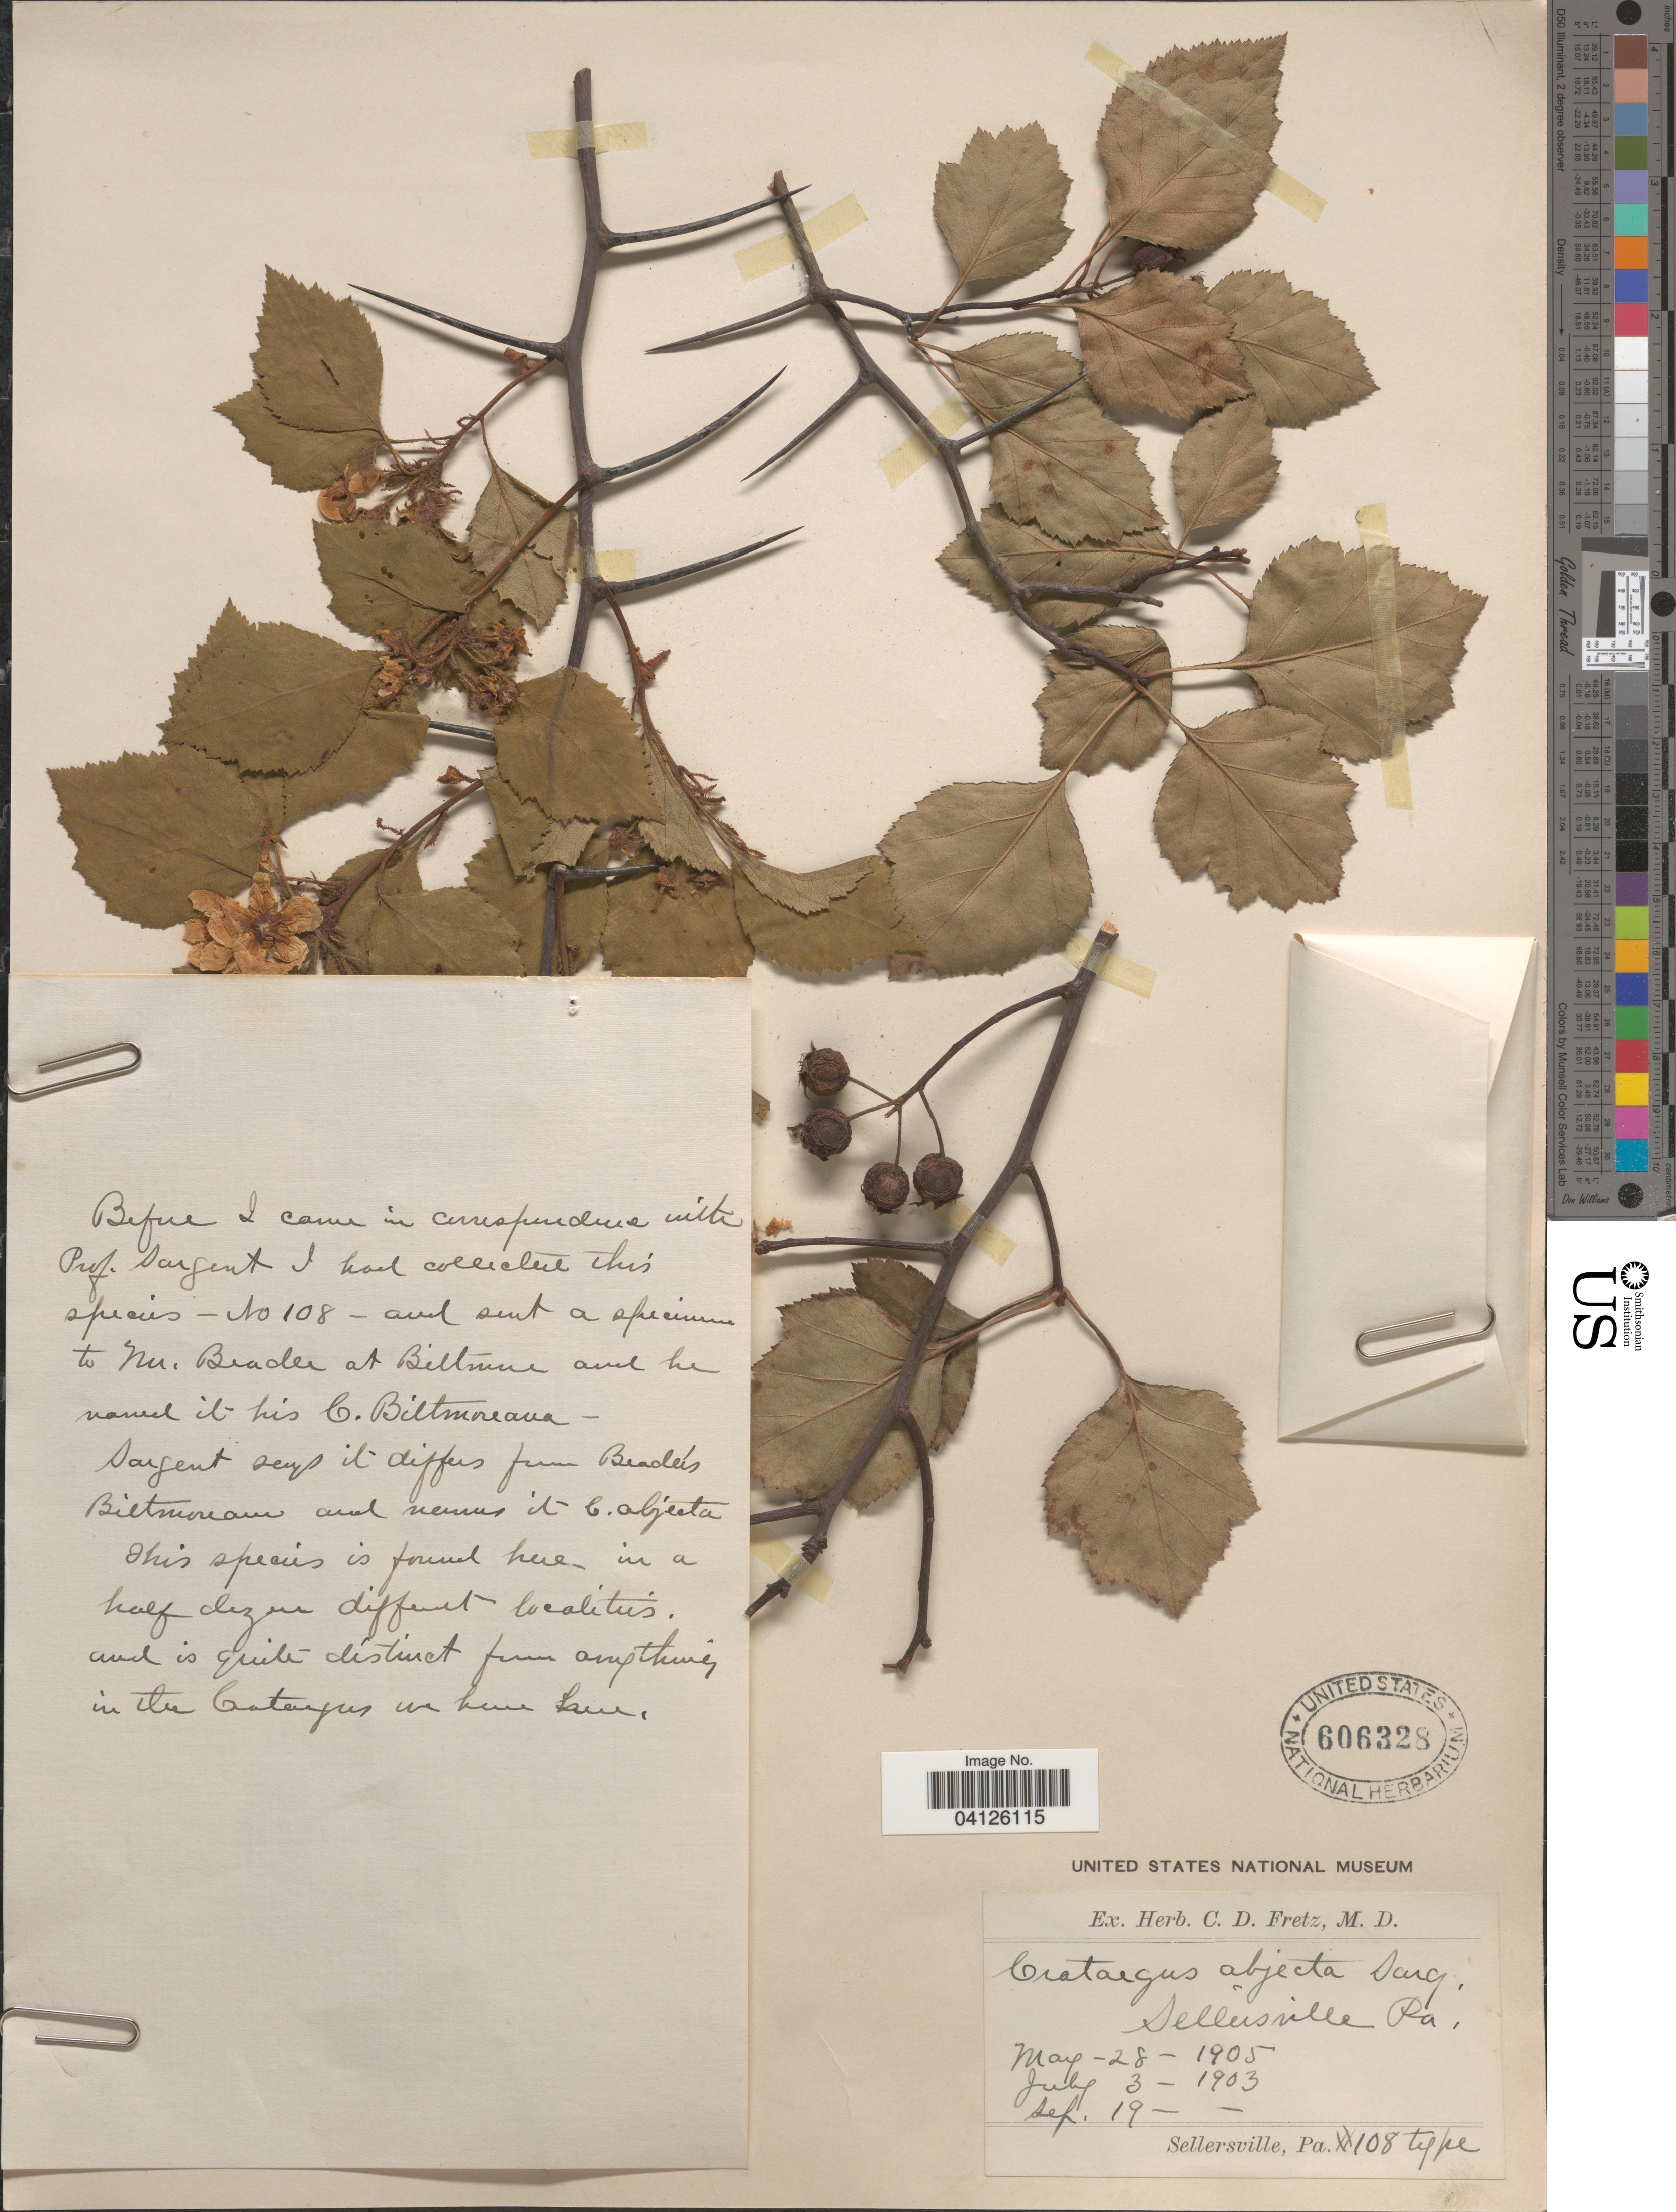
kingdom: Plantae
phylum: Tracheophyta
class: Magnoliopsida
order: Rosales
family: Rosaceae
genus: Crataegus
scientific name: Crataegus abjecta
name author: Sarg.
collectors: ex herb. C.D. Fretz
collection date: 1903-07-03/1905-05-28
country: United States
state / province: Pennsylvania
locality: Sellersville.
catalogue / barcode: US 606328